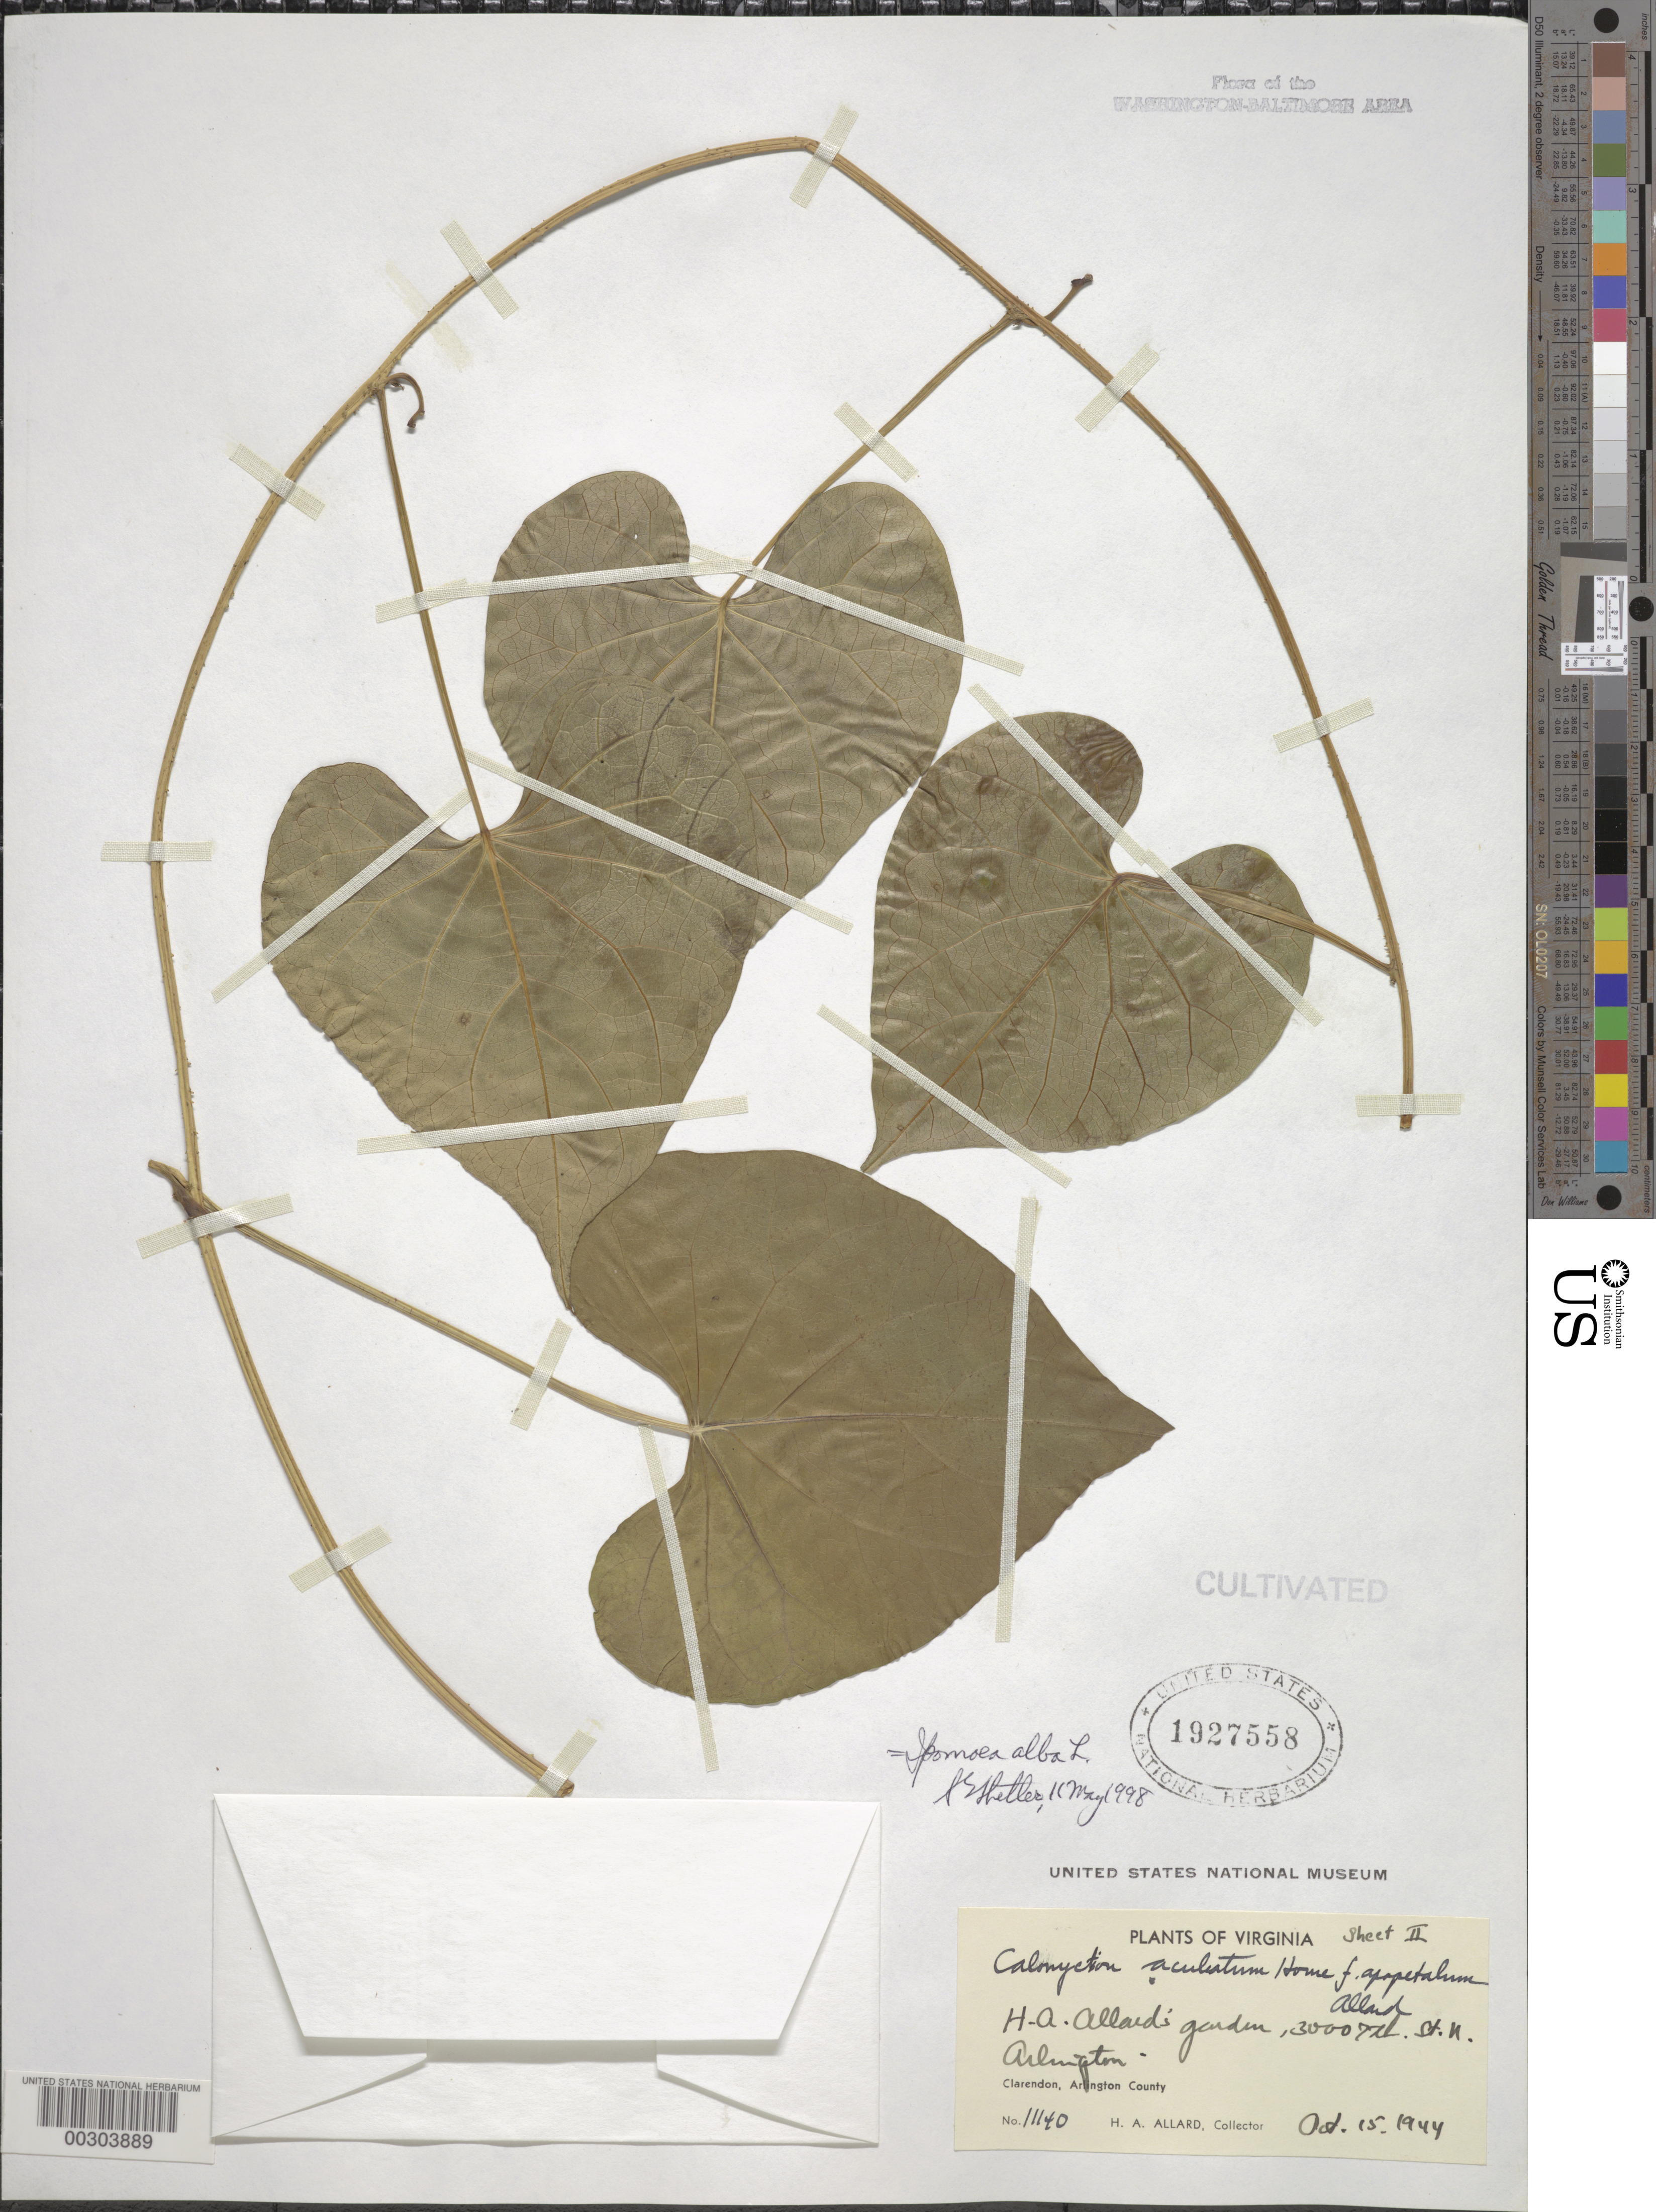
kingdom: Plantae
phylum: Tracheophyta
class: Magnoliopsida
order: Solanales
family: Convolvulaceae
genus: Ipomoea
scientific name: Ipomoea alba L.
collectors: H. A. Allard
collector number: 11140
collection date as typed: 15 Oct 1944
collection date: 1944-10-15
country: United States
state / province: Virginia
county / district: Arlington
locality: Clarendon, 3000 7th St N, H.A. Allard's garden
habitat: Garden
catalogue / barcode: US 1927558